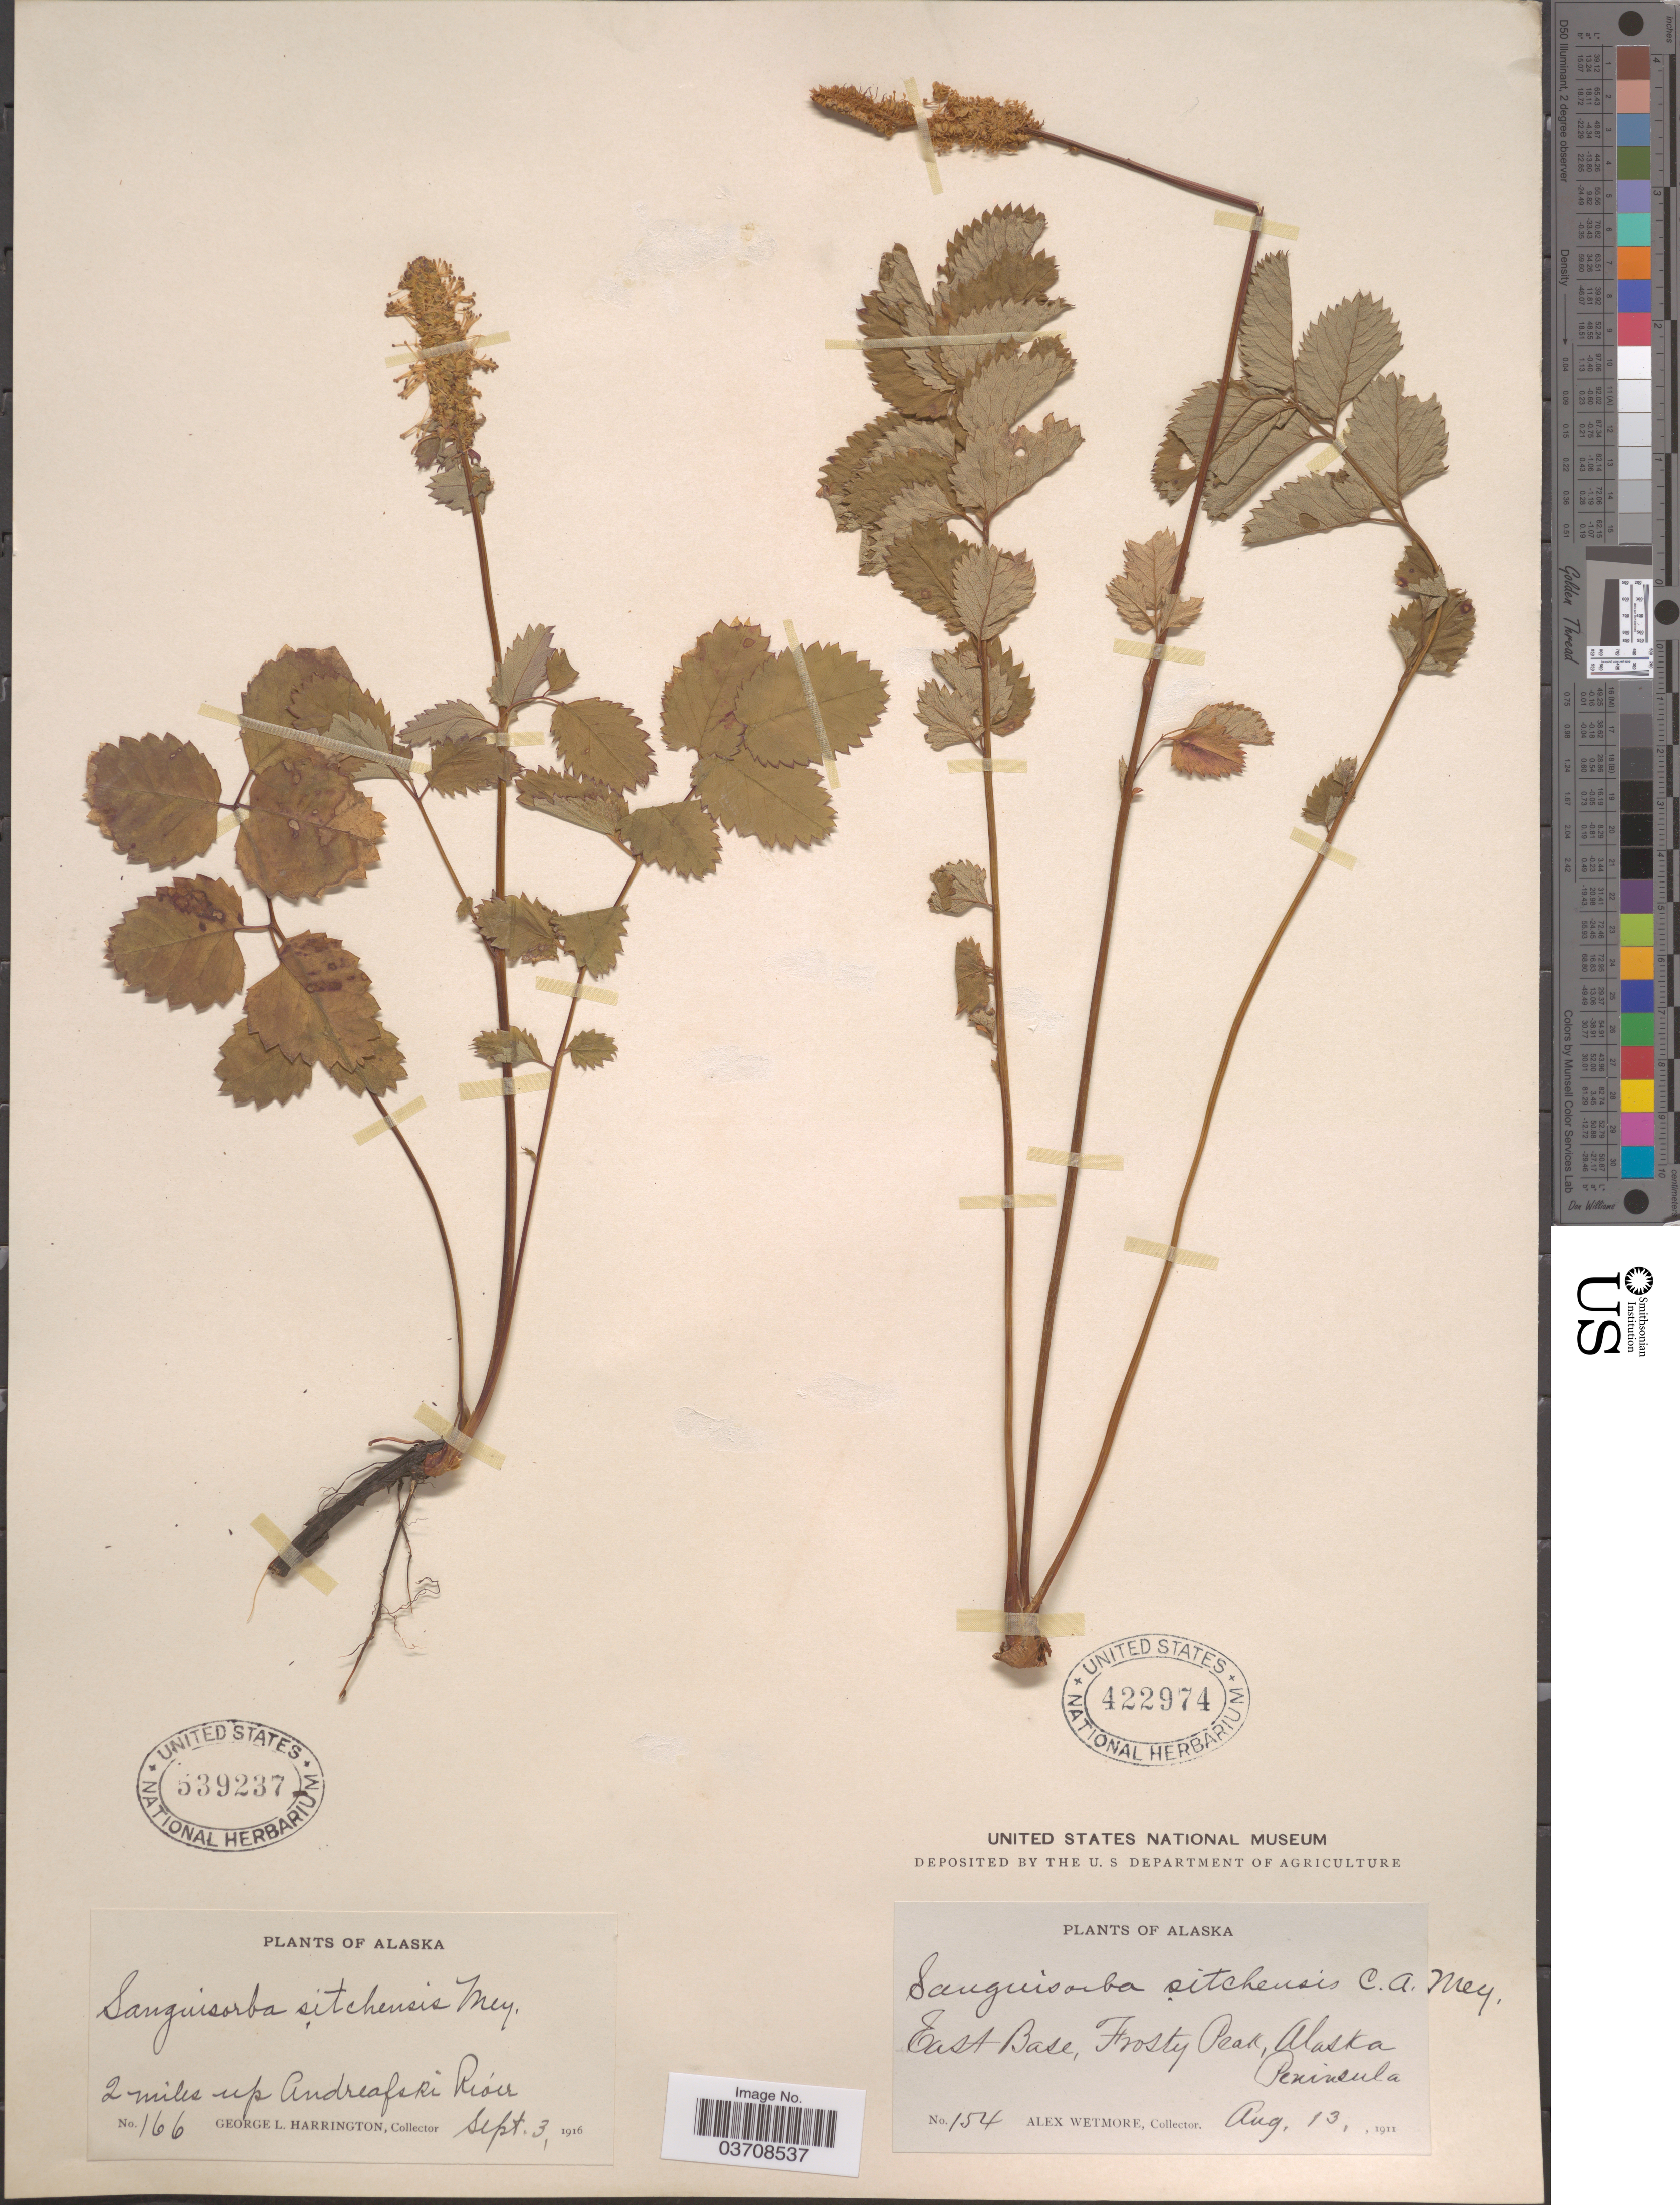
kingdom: Plantae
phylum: Tracheophyta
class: Magnoliopsida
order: Rosales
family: Rosaceae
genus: Sanguisorba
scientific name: Sanguisorba stipulata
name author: Raf.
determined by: Strong, Mark T., (BOT), Smithsonian Institution - National Museum of Natural History (UNITED STATES)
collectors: G. Harrington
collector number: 166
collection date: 1916-09-03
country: United States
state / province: Alaska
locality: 2 miles up Andreafski River.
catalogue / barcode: US 539237